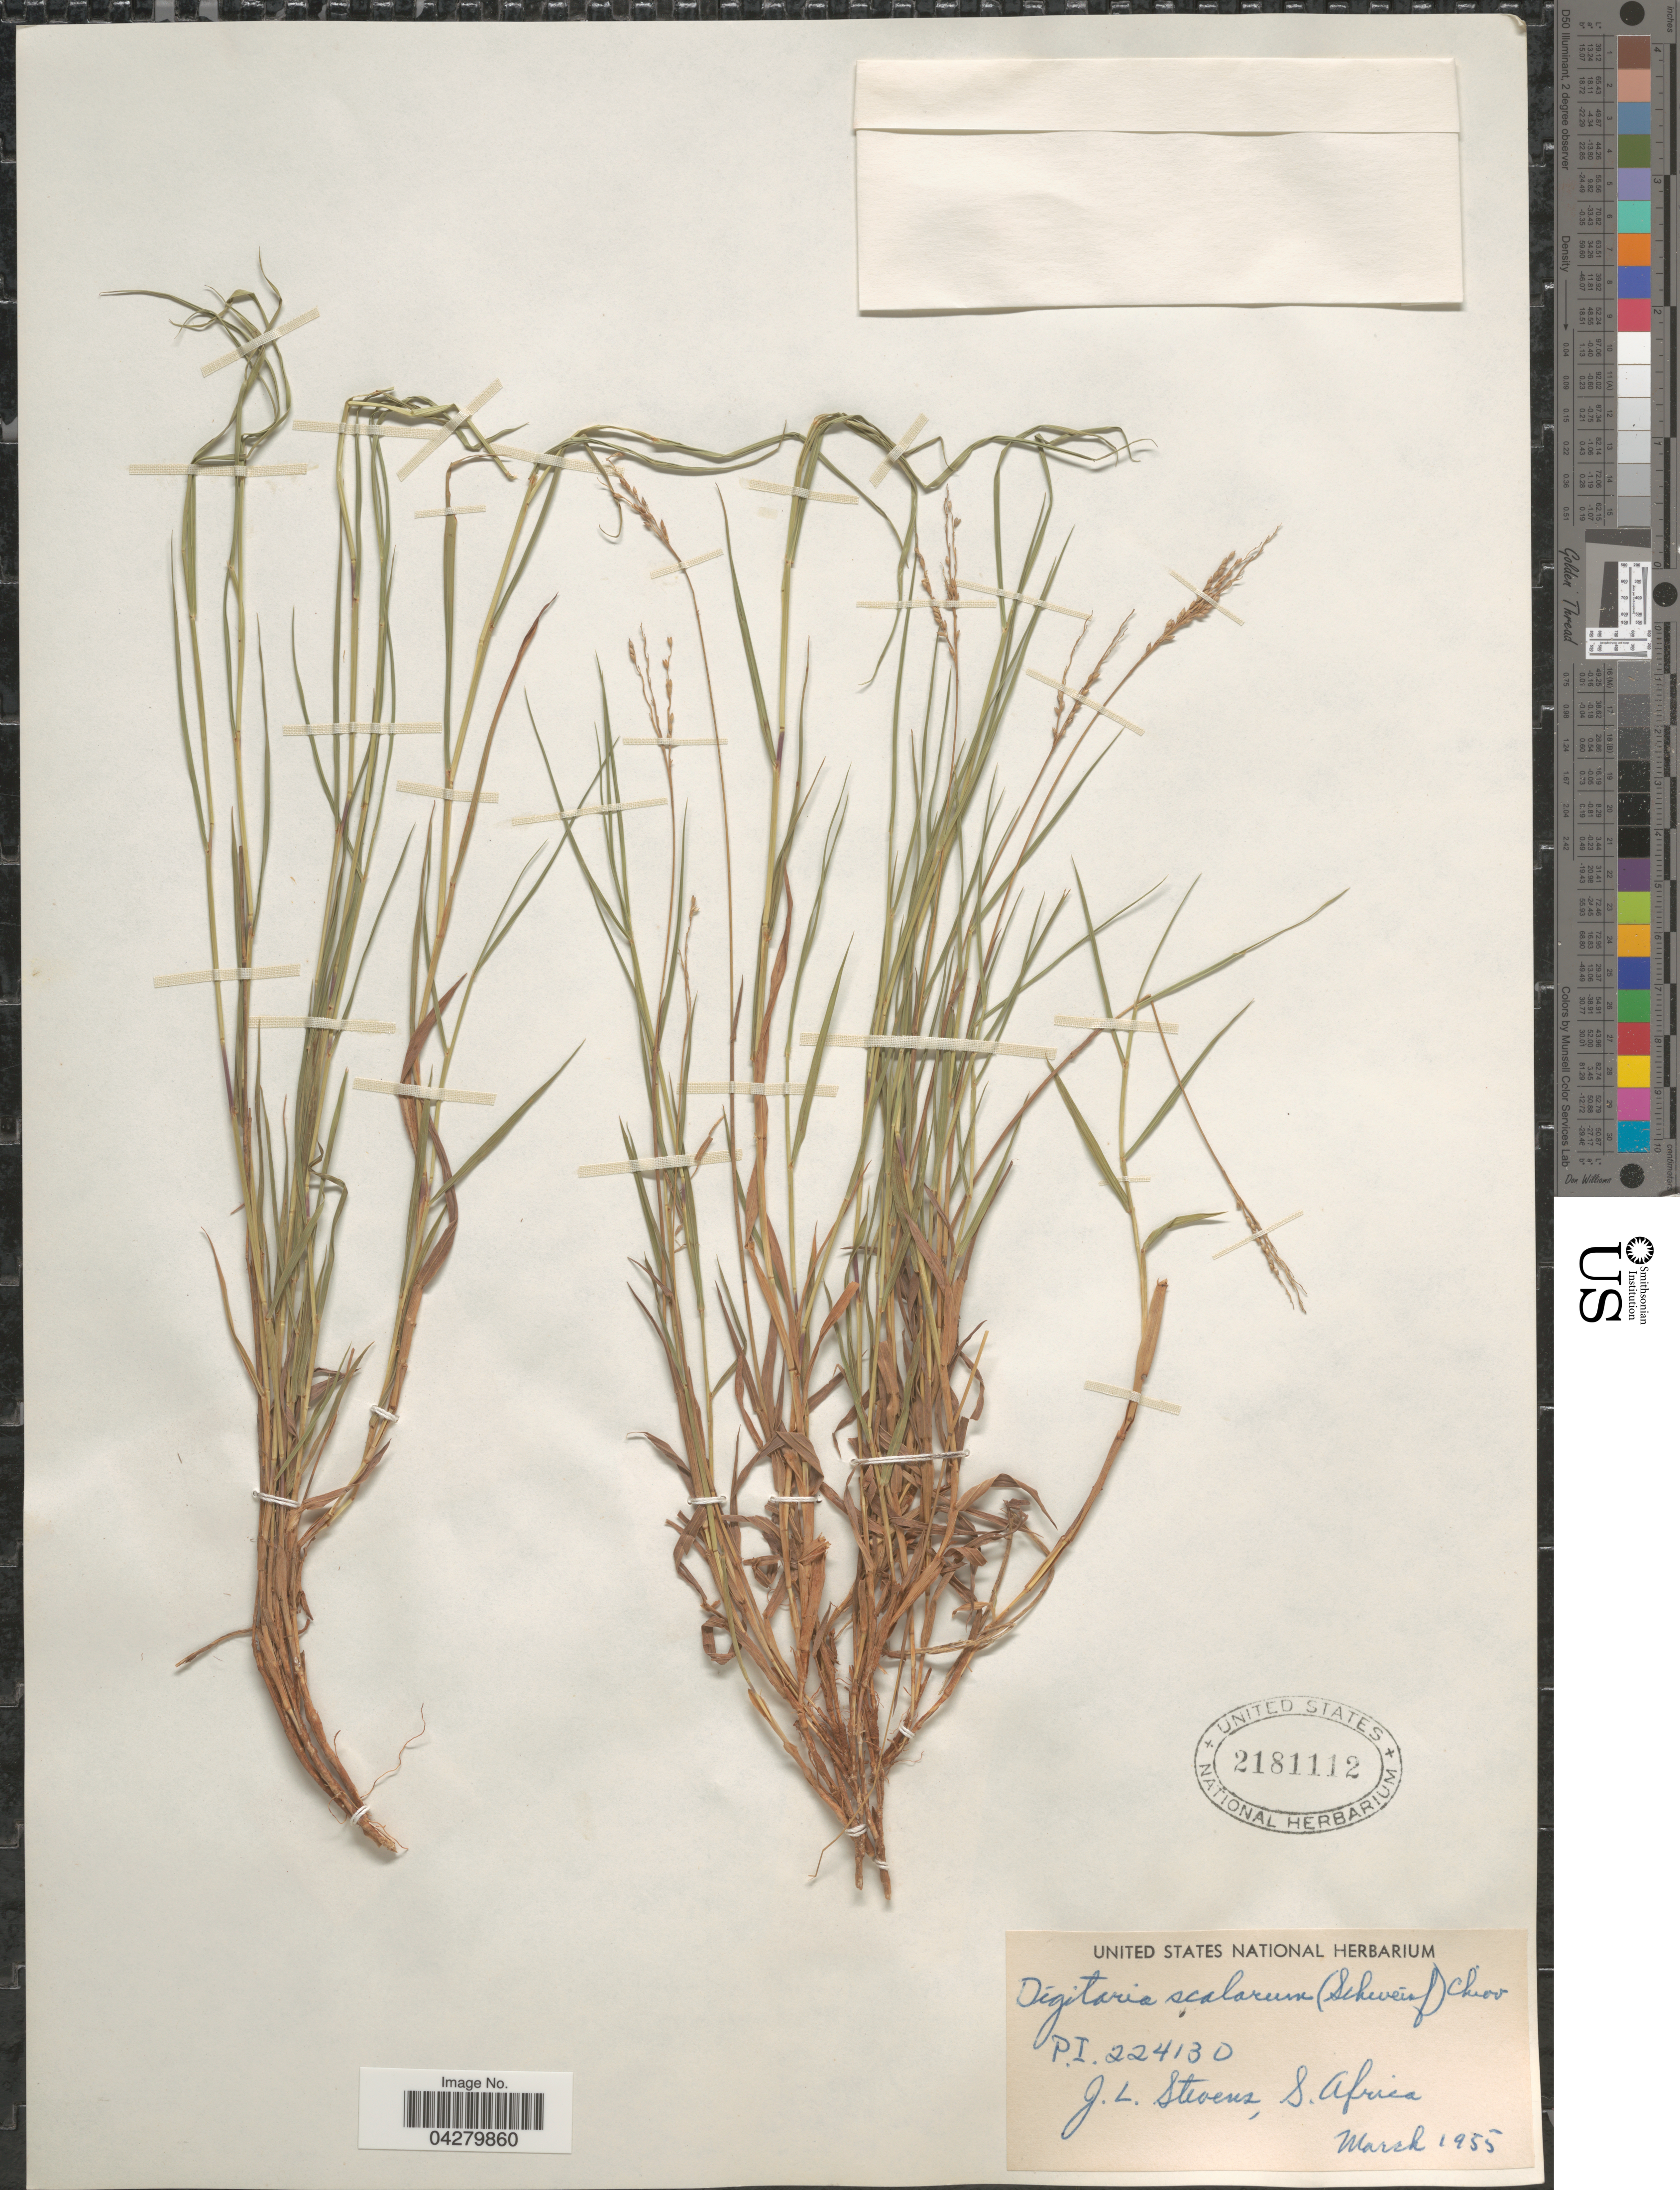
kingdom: Plantae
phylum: Tracheophyta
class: Liliopsida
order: Poales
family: Poaceae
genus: Digitaria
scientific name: Digitaria abyssinica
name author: (Hochst. ex Rich.) Stapf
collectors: J. Stevens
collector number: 224130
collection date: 1955-03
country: South Africa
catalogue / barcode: US 2181112